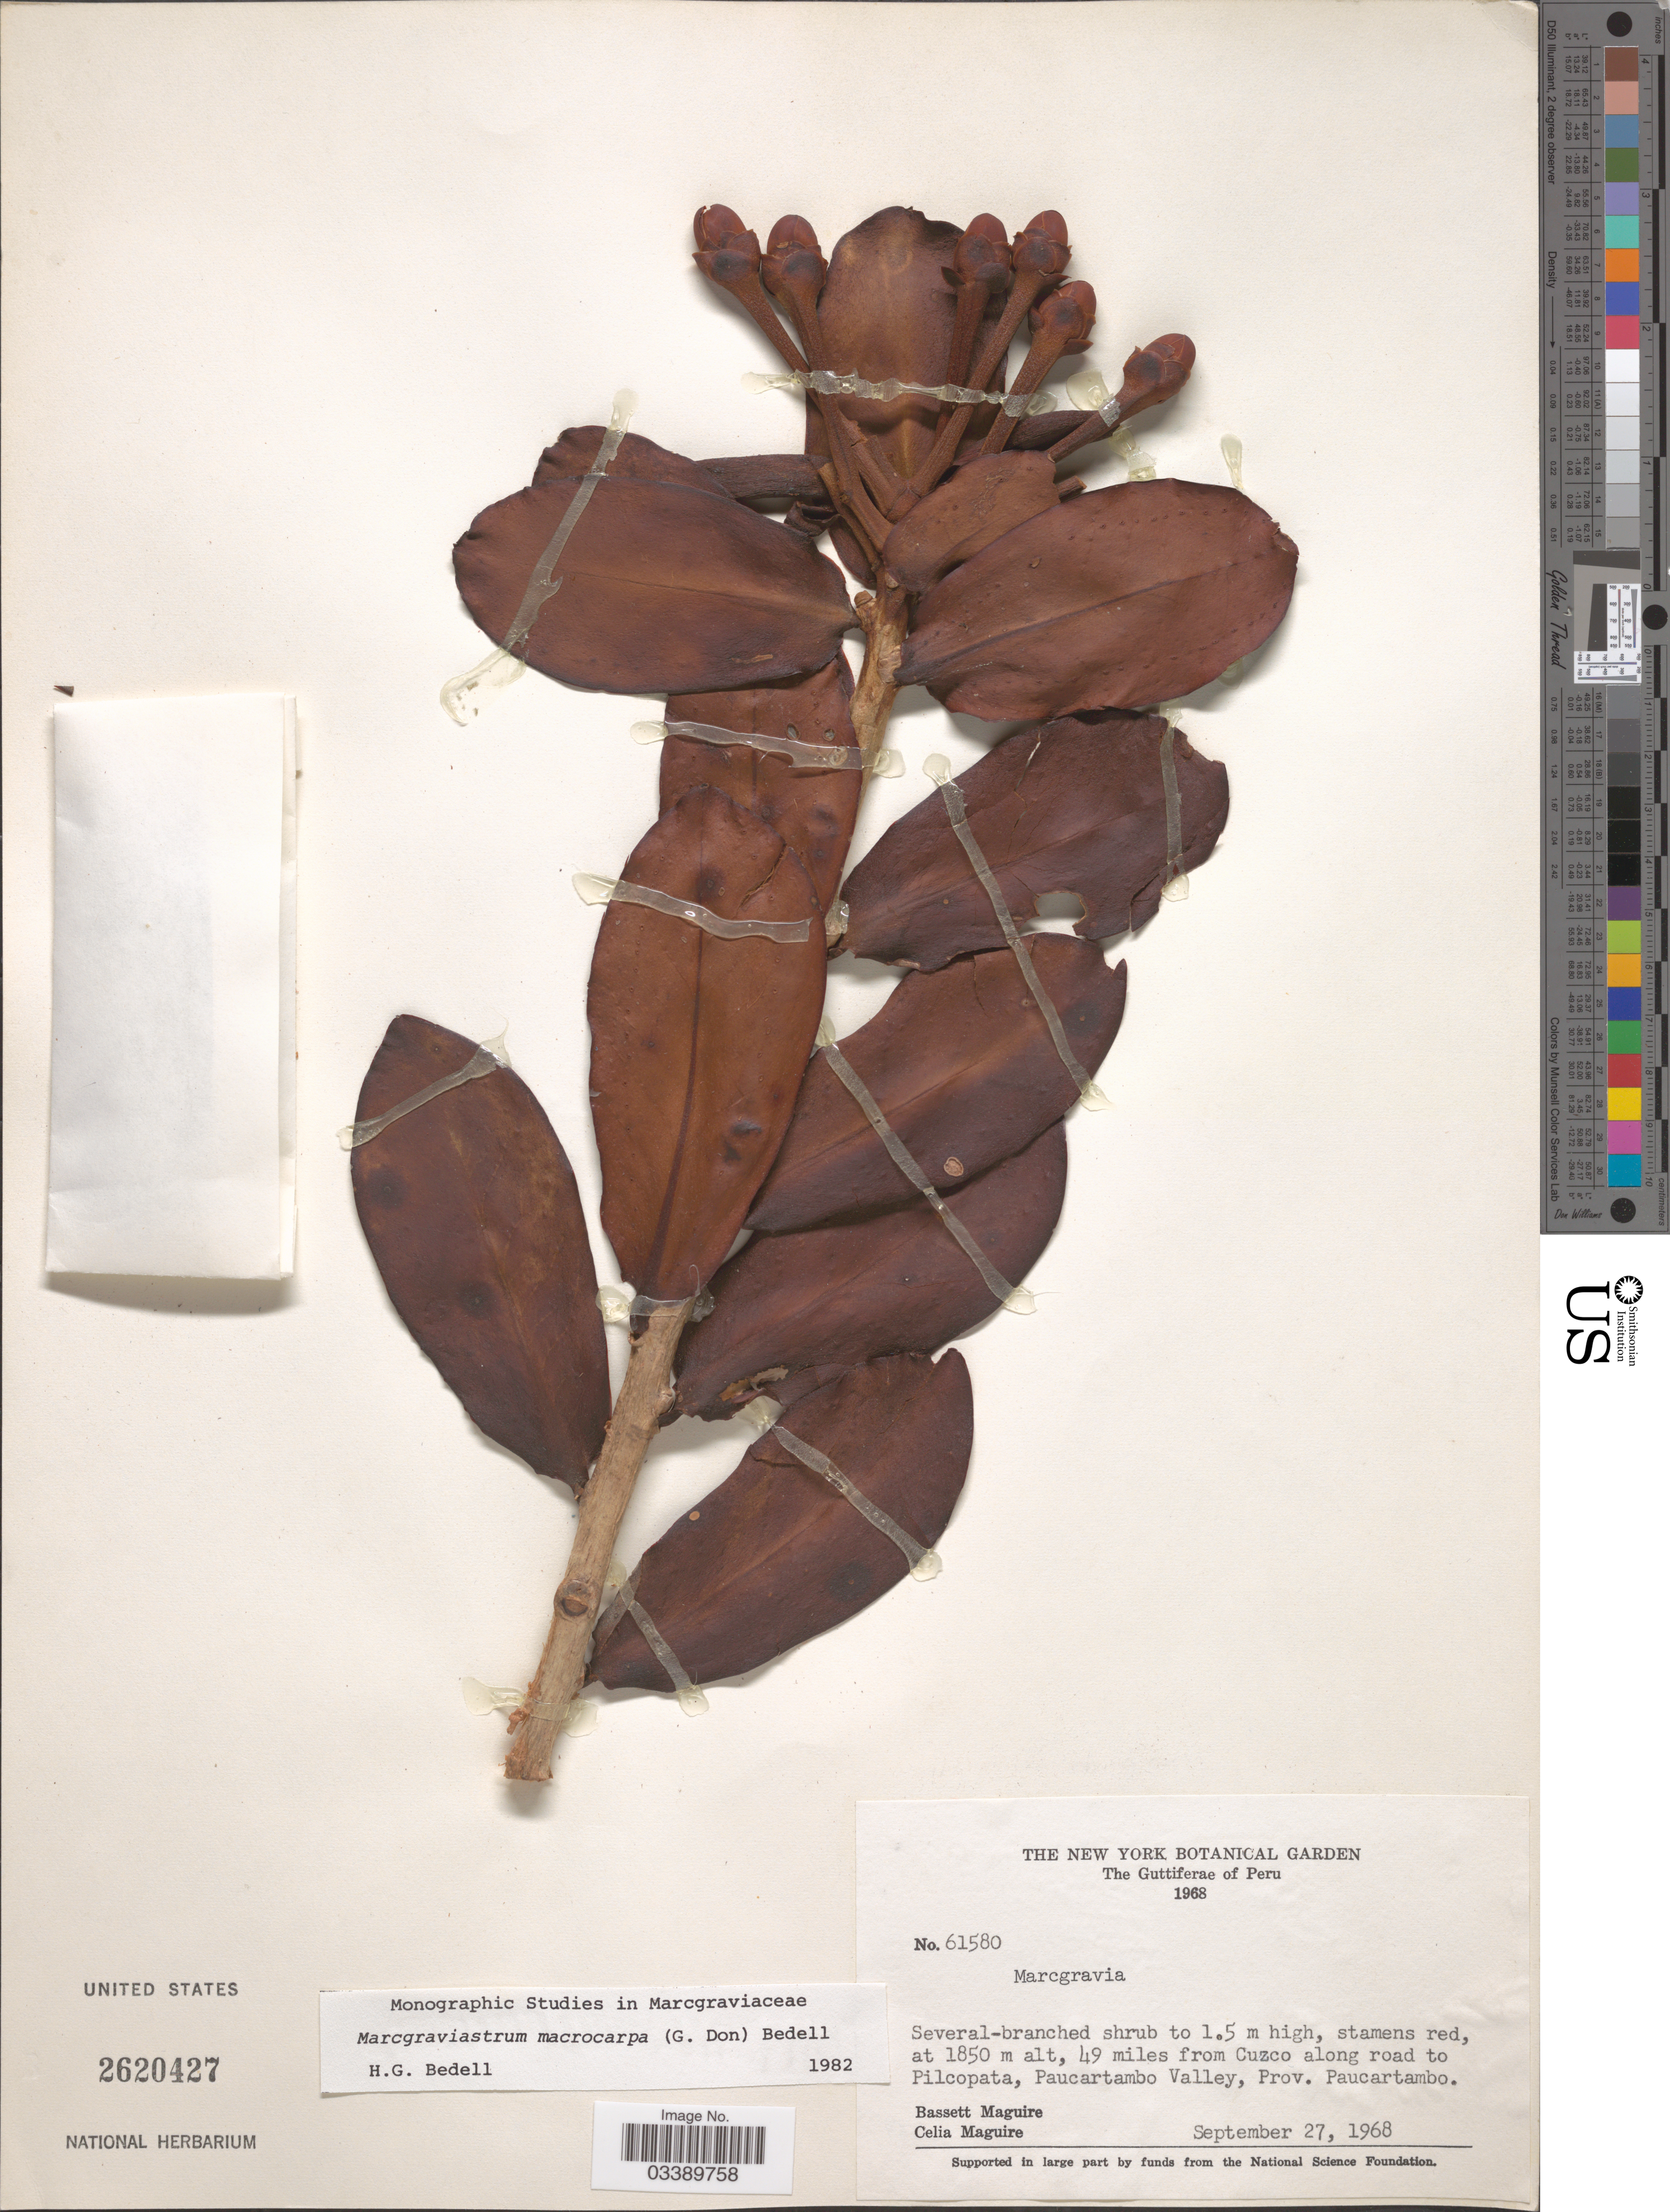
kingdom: Plantae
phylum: Tracheophyta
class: Magnoliopsida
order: Ericales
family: Marcgraviaceae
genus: Norantea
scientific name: Norantea macrocarpa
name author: G. Don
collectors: B. Maguire & C. K. Maguire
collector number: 61580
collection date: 1968-09-27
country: Peru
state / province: Cusco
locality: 49 miles from Cuzco along road to Pilcopata, Paucartambo Valley, Prov. Paucartambo.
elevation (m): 1850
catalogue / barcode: US 2620427